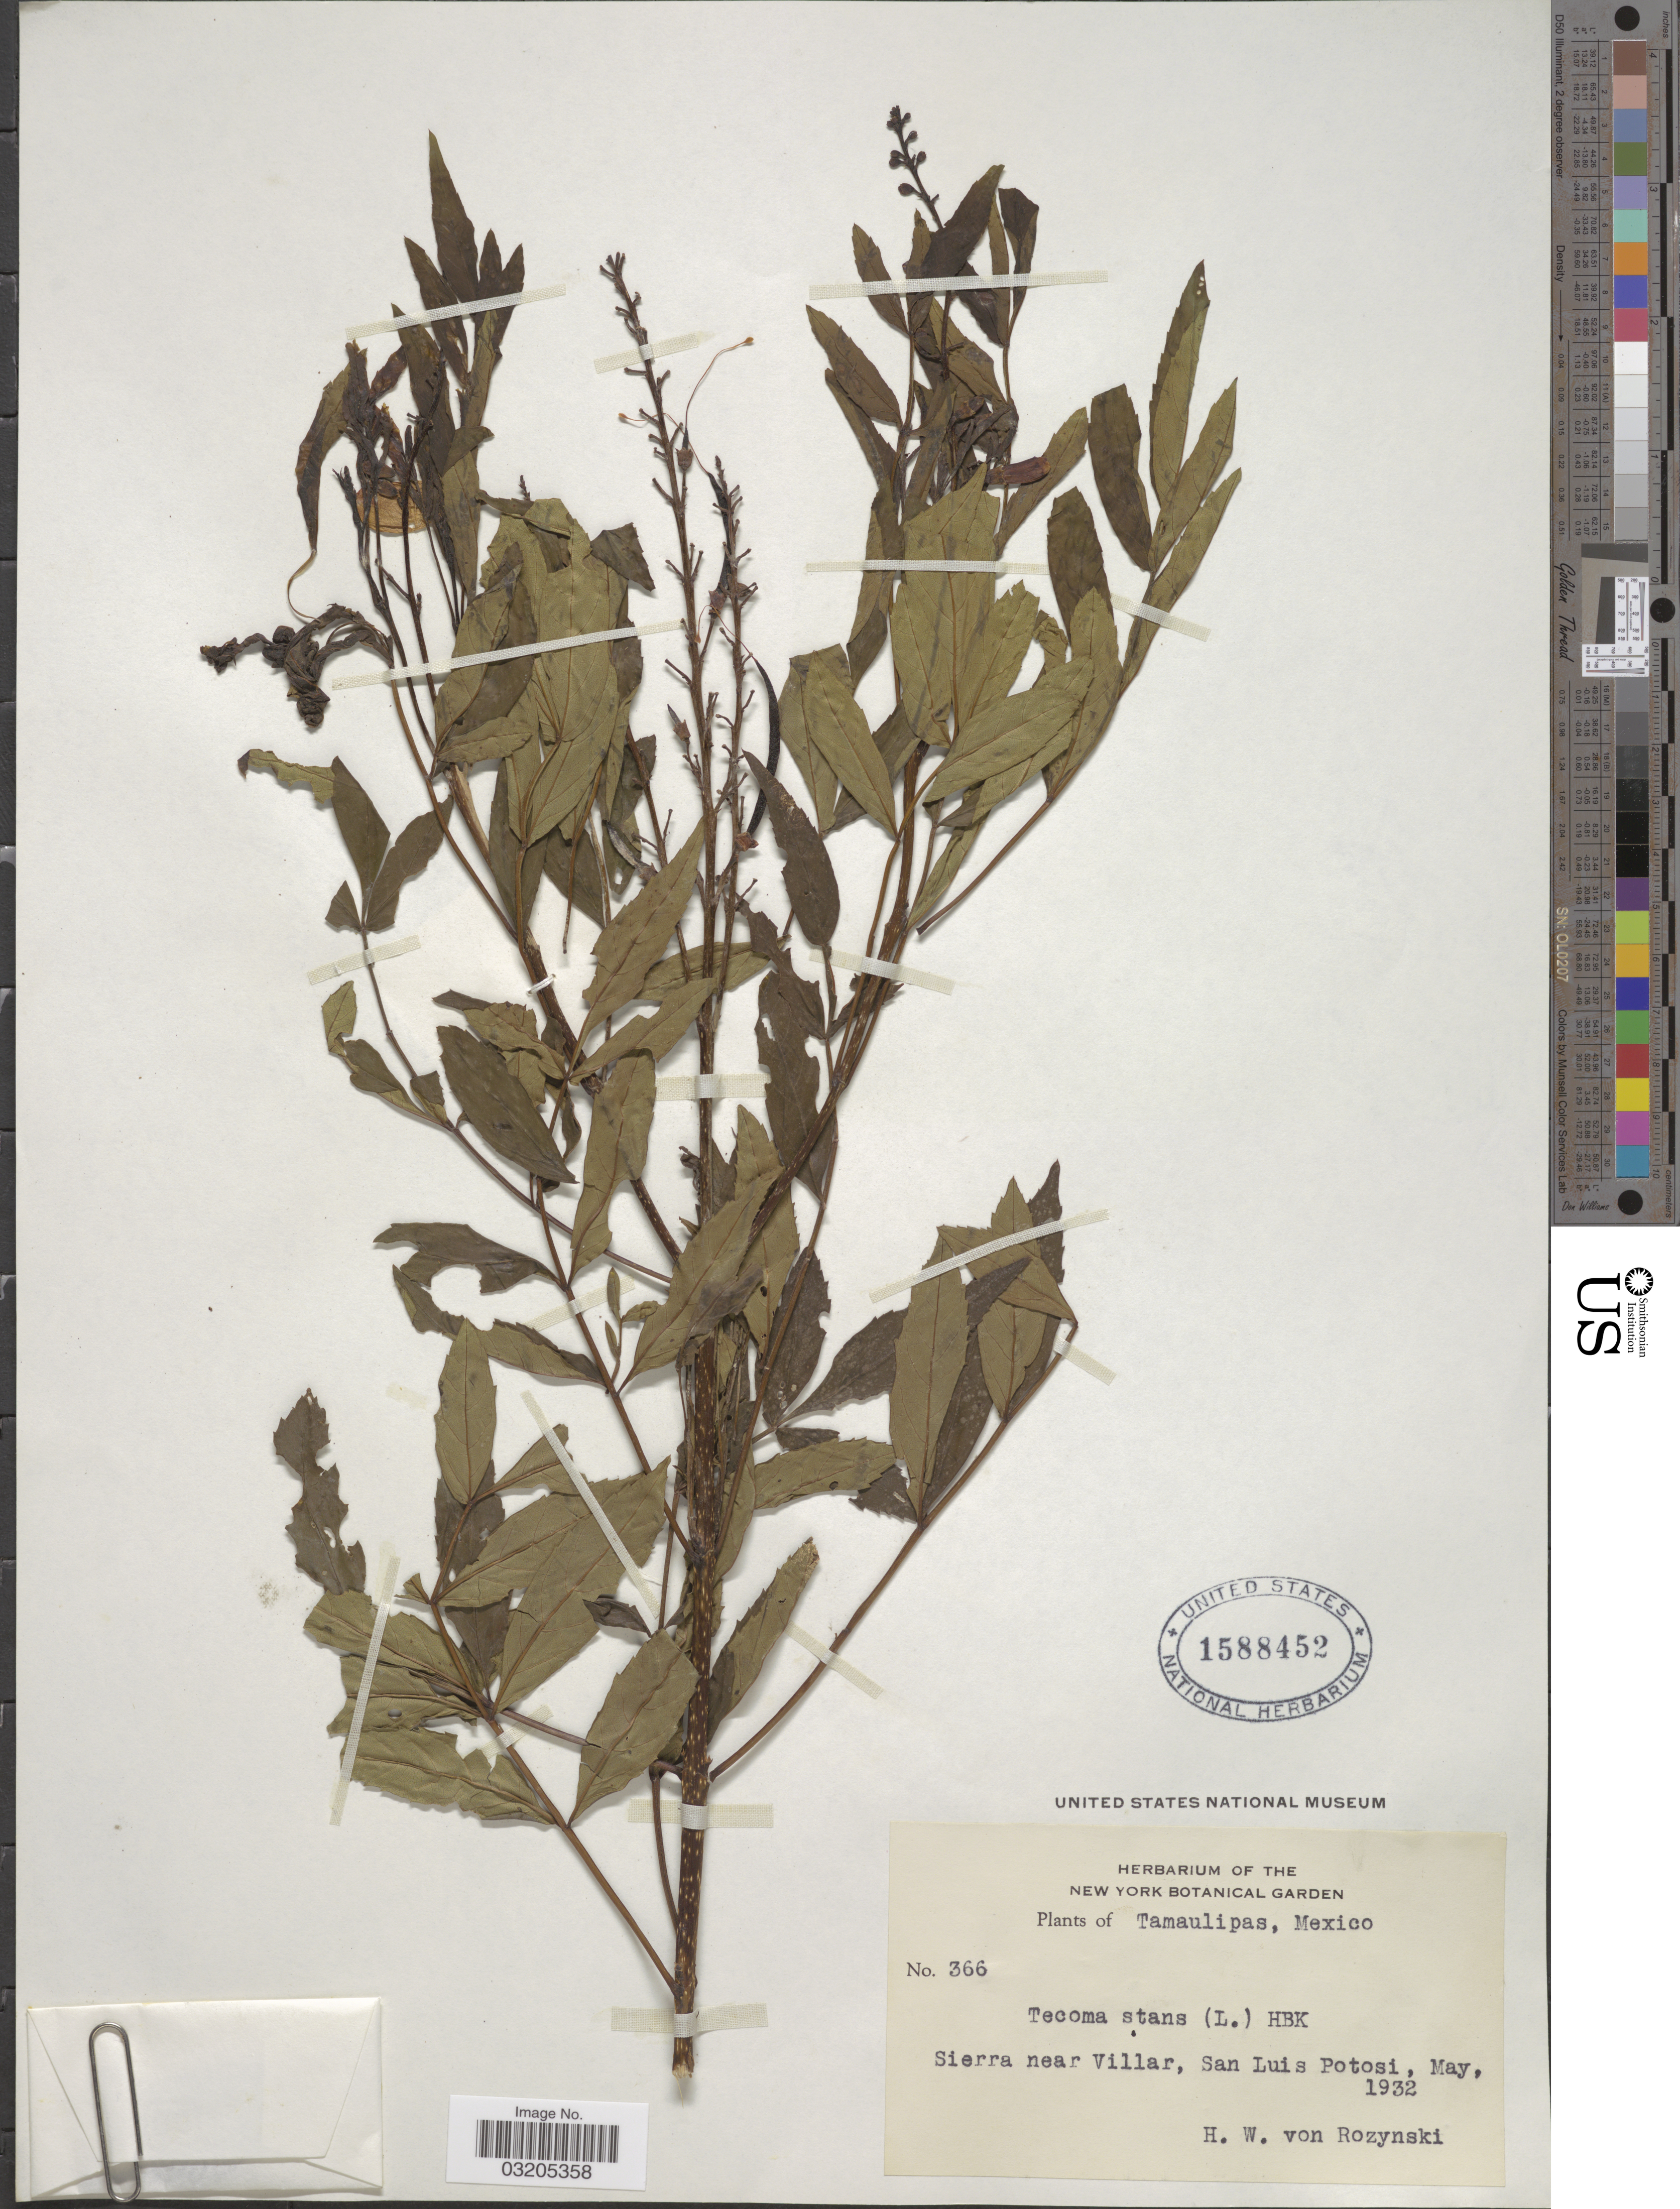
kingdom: Plantae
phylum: Tracheophyta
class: Magnoliopsida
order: Lamiales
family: Bignoniaceae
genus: Tecoma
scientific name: Tecoma stans var. stans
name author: (L.) Juss. ex Kunth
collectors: Rozynski, H. W. von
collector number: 366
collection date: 1932-05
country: Mexico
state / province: San Luis Potosí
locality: Sierra near Villar.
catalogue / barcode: US 1588452